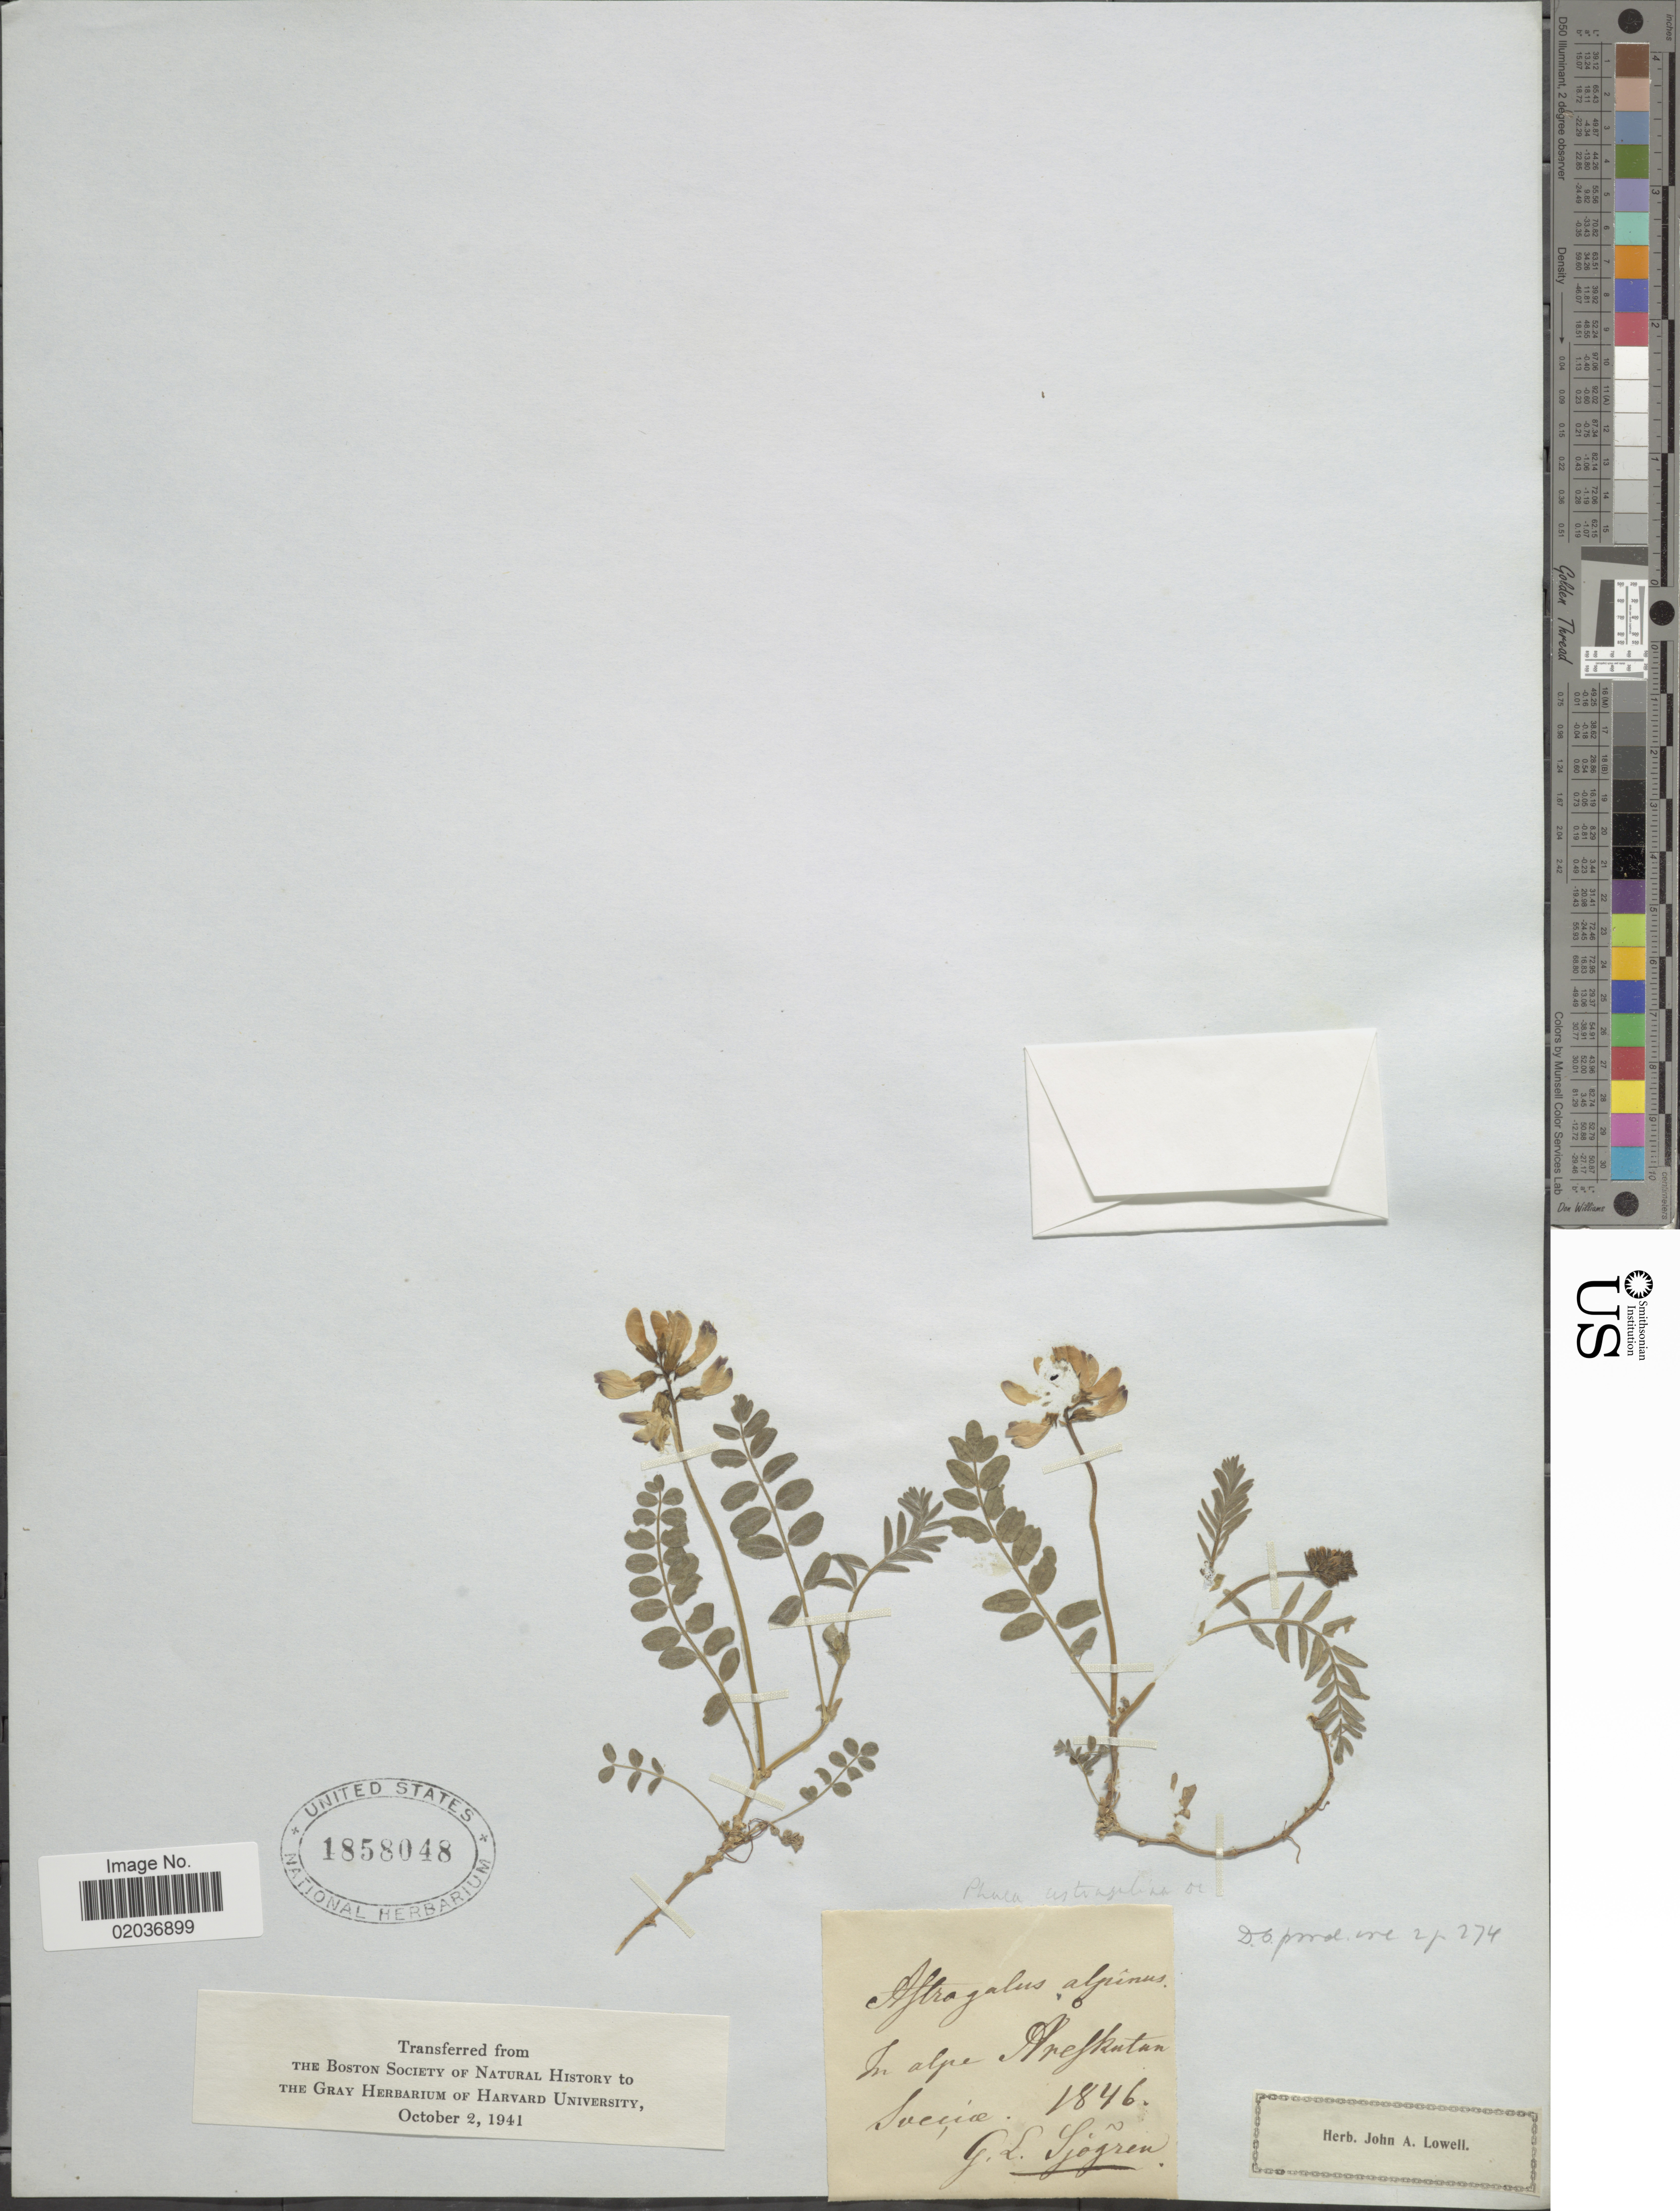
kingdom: Plantae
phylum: Tracheophyta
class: Magnoliopsida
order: Fabales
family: Fabaceae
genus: Astragalus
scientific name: Astragalus alpinus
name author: L.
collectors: G. Sjögren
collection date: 1846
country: Sweden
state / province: Jamtland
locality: Areskutan.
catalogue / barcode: US 1858048